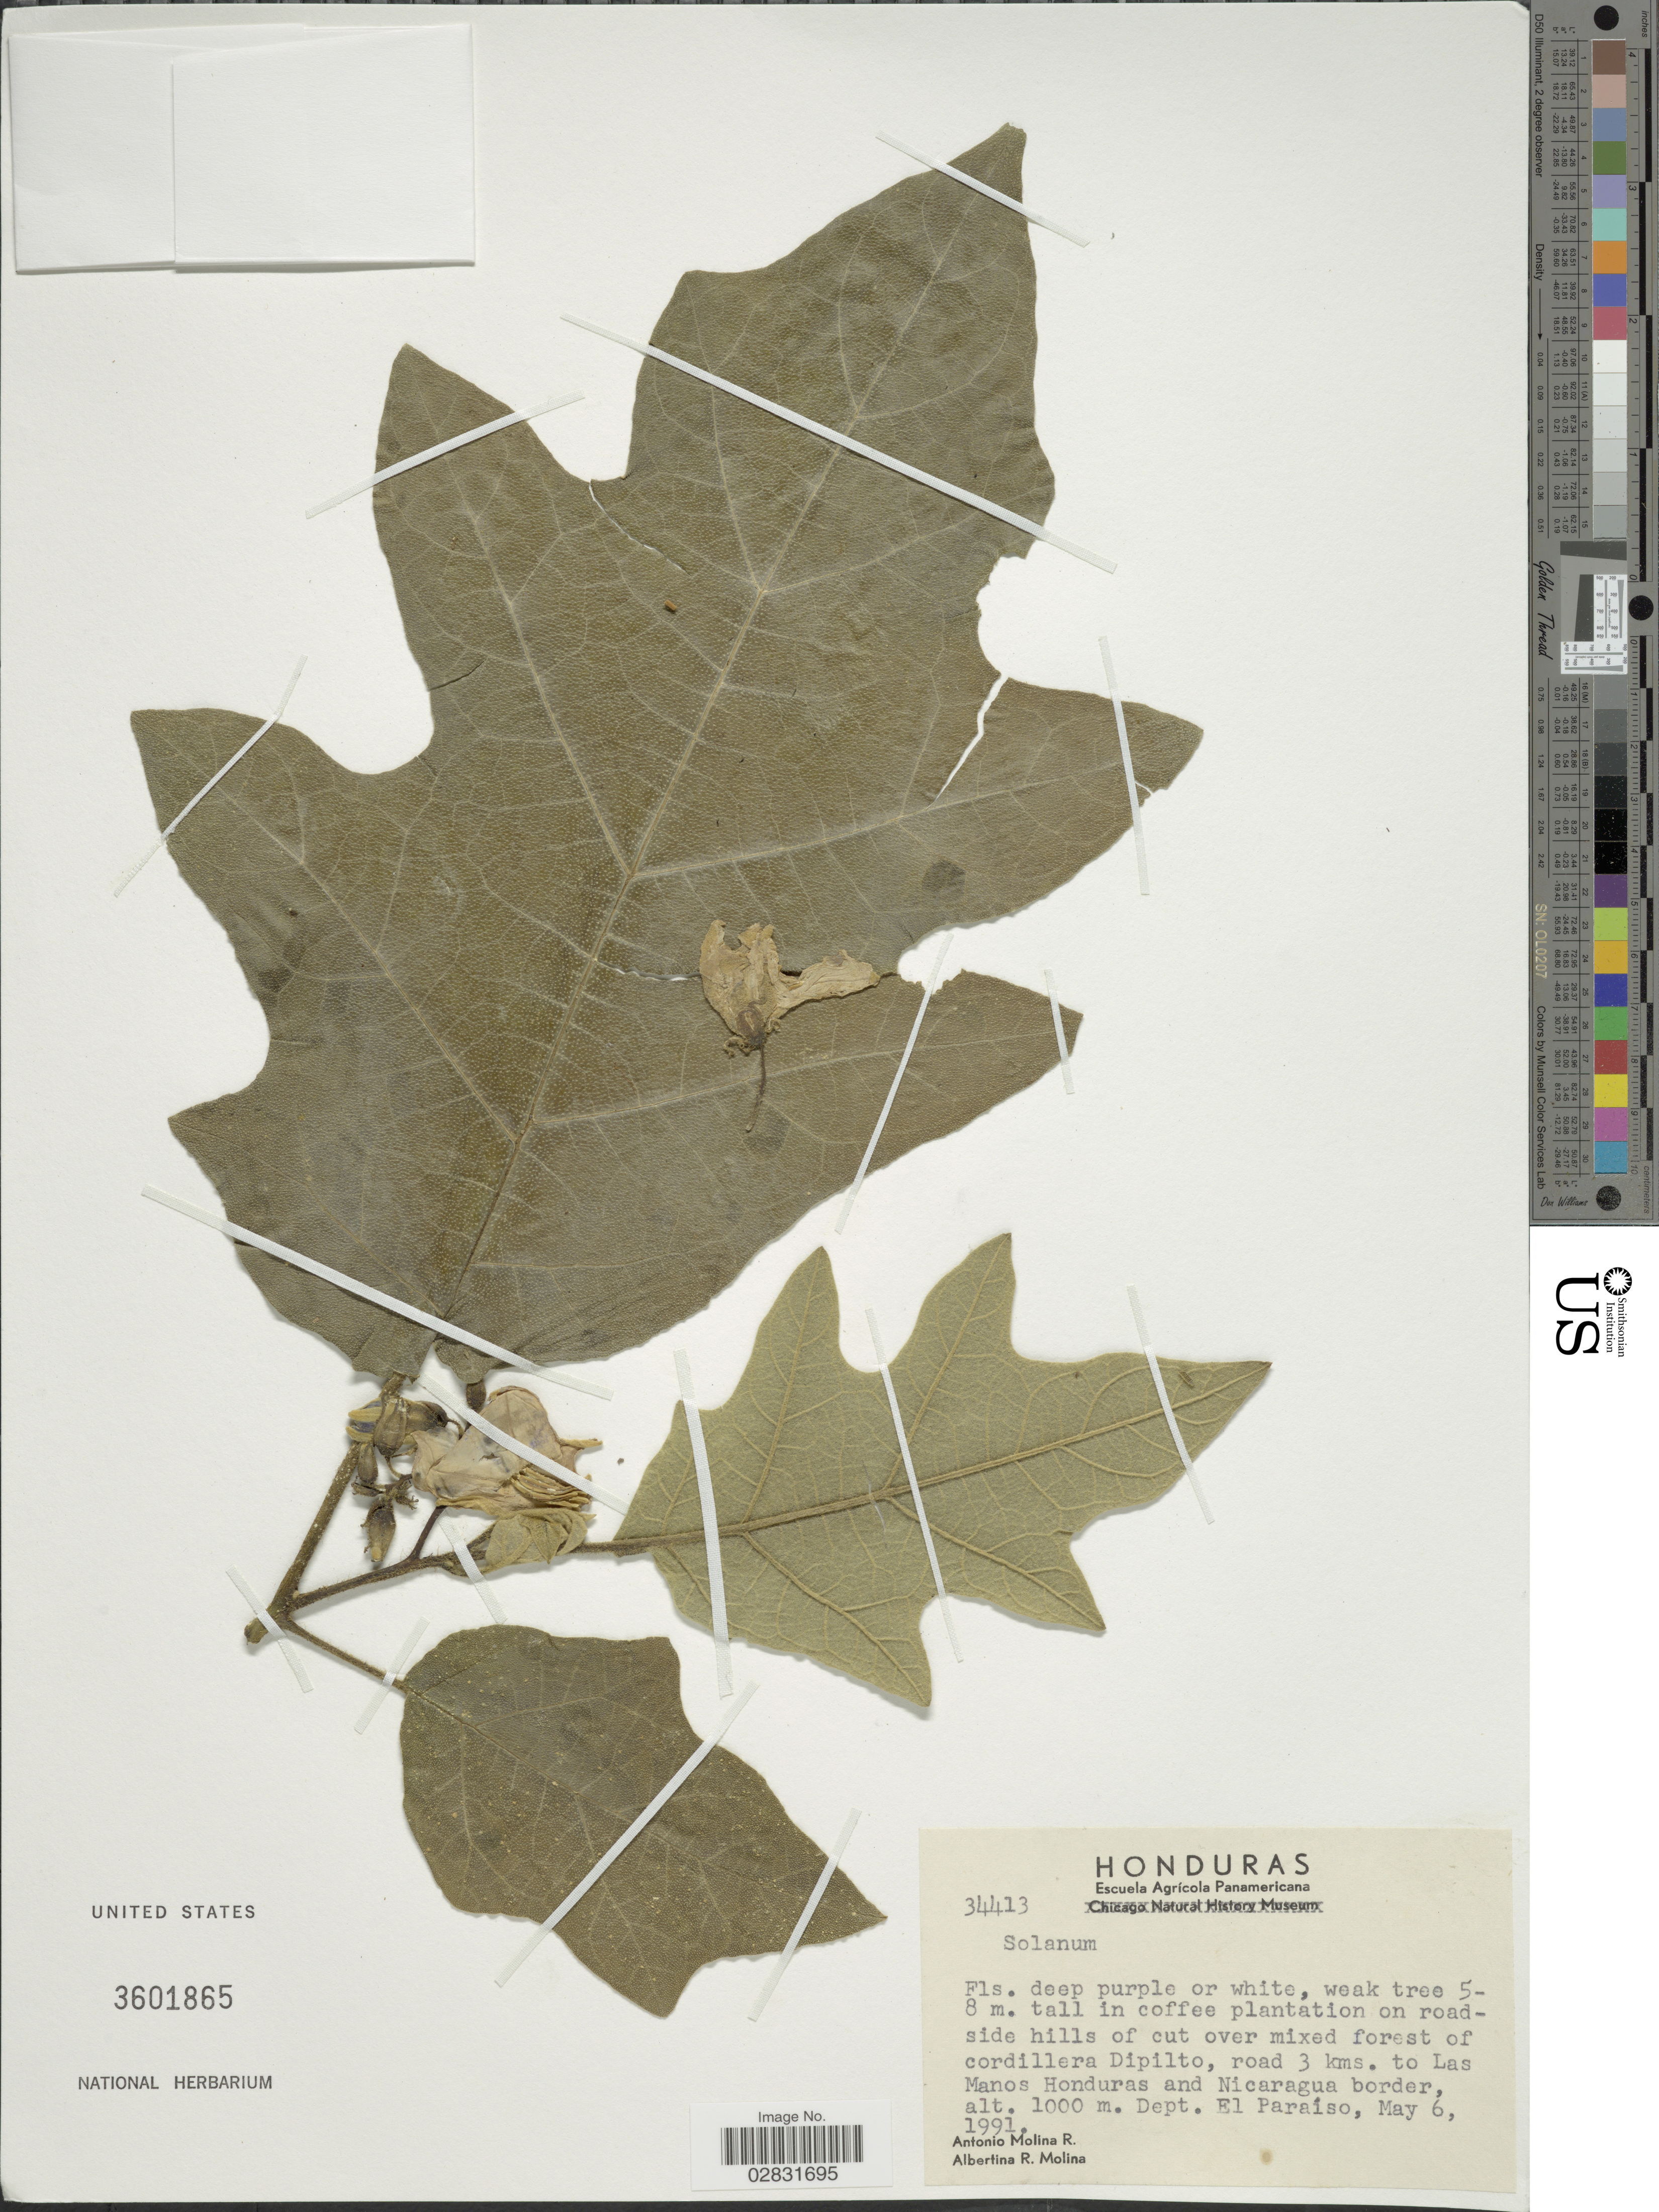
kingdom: Plantae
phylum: Tracheophyta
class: Magnoliopsida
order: Solanales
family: Solanaceae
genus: Solanum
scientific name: Solanum sp.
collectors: A. Molina R. & A. R. Molina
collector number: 34413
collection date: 1991-05-06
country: Honduras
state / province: El Paraíso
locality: In coffee plantation on roadside hills of cut over mixed forest of cordillera Dipilto, road 3 kms. to Las Manos Honduras and Nicaragua border, Dept. El Paraíso.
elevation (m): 1000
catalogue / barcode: US 3601865